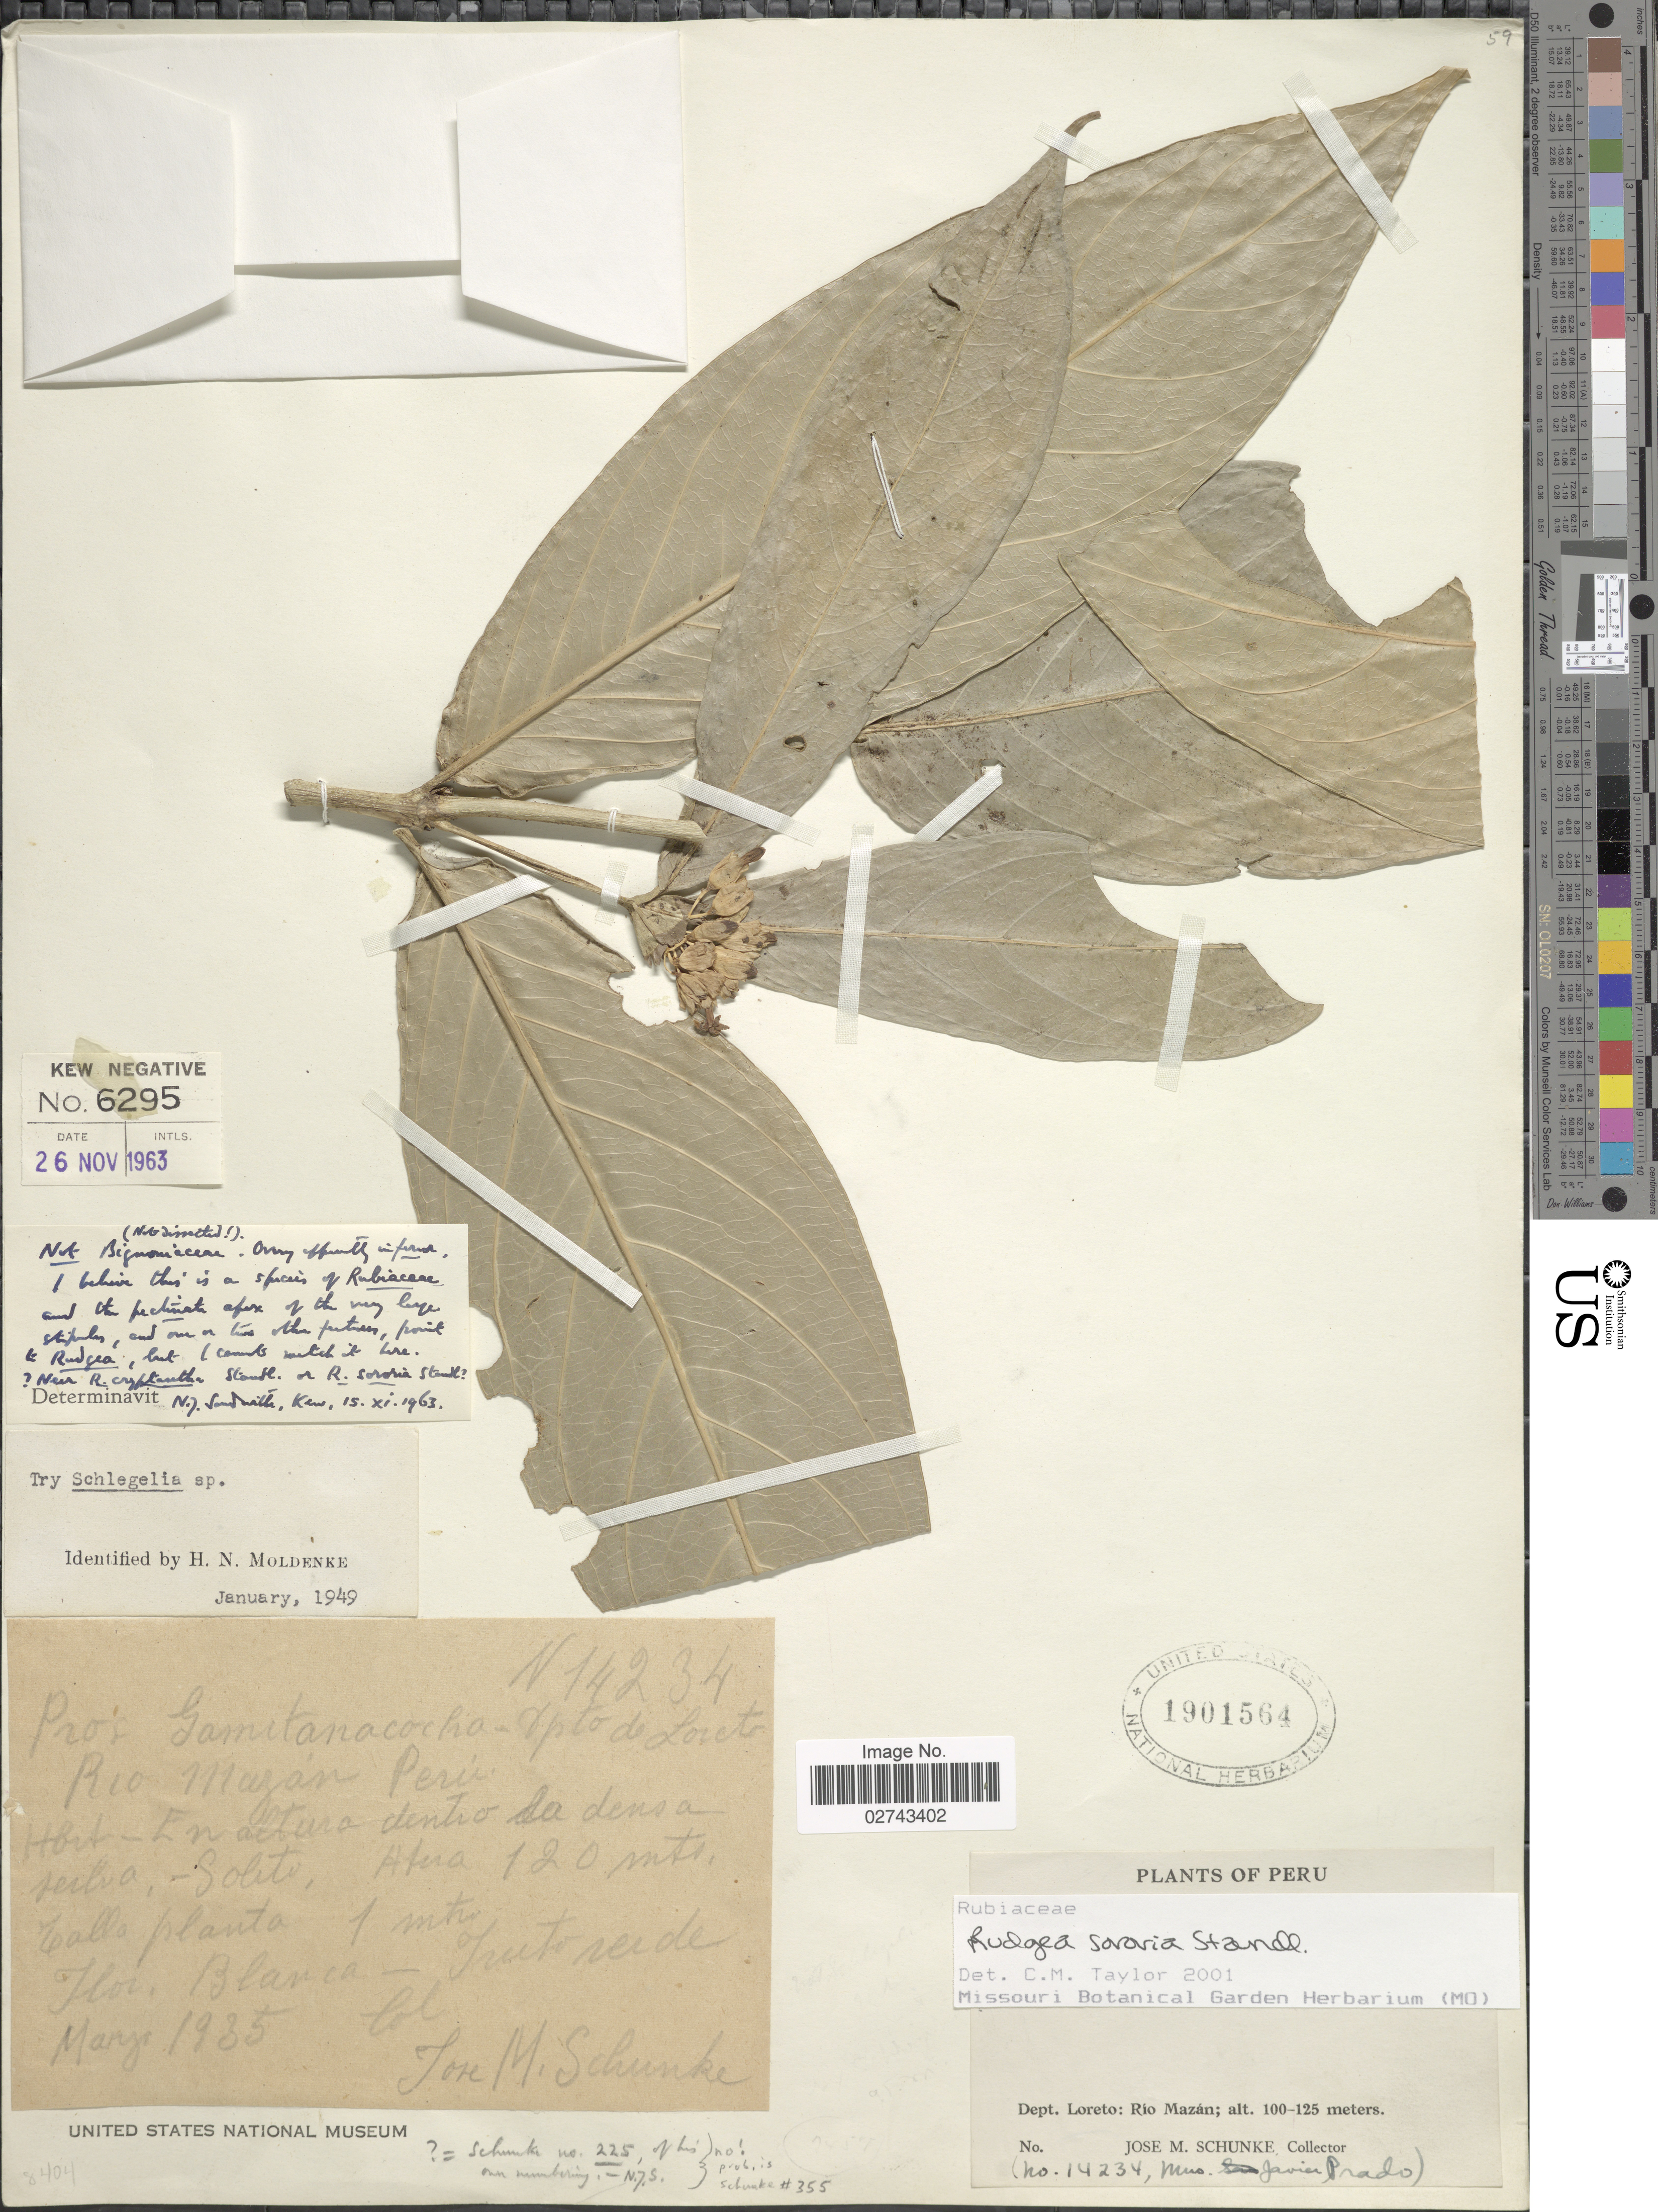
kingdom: Plantae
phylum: Tracheophyta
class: Magnoliopsida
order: Gentianales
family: Rubiaceae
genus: Rudgea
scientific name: Rudgea sororia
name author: Standl.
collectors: J. M. Schunke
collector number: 14234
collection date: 1935-03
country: Peru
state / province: Loreto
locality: Prov. Gamitanacocha, Rio Mazan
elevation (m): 120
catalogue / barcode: US 1901564